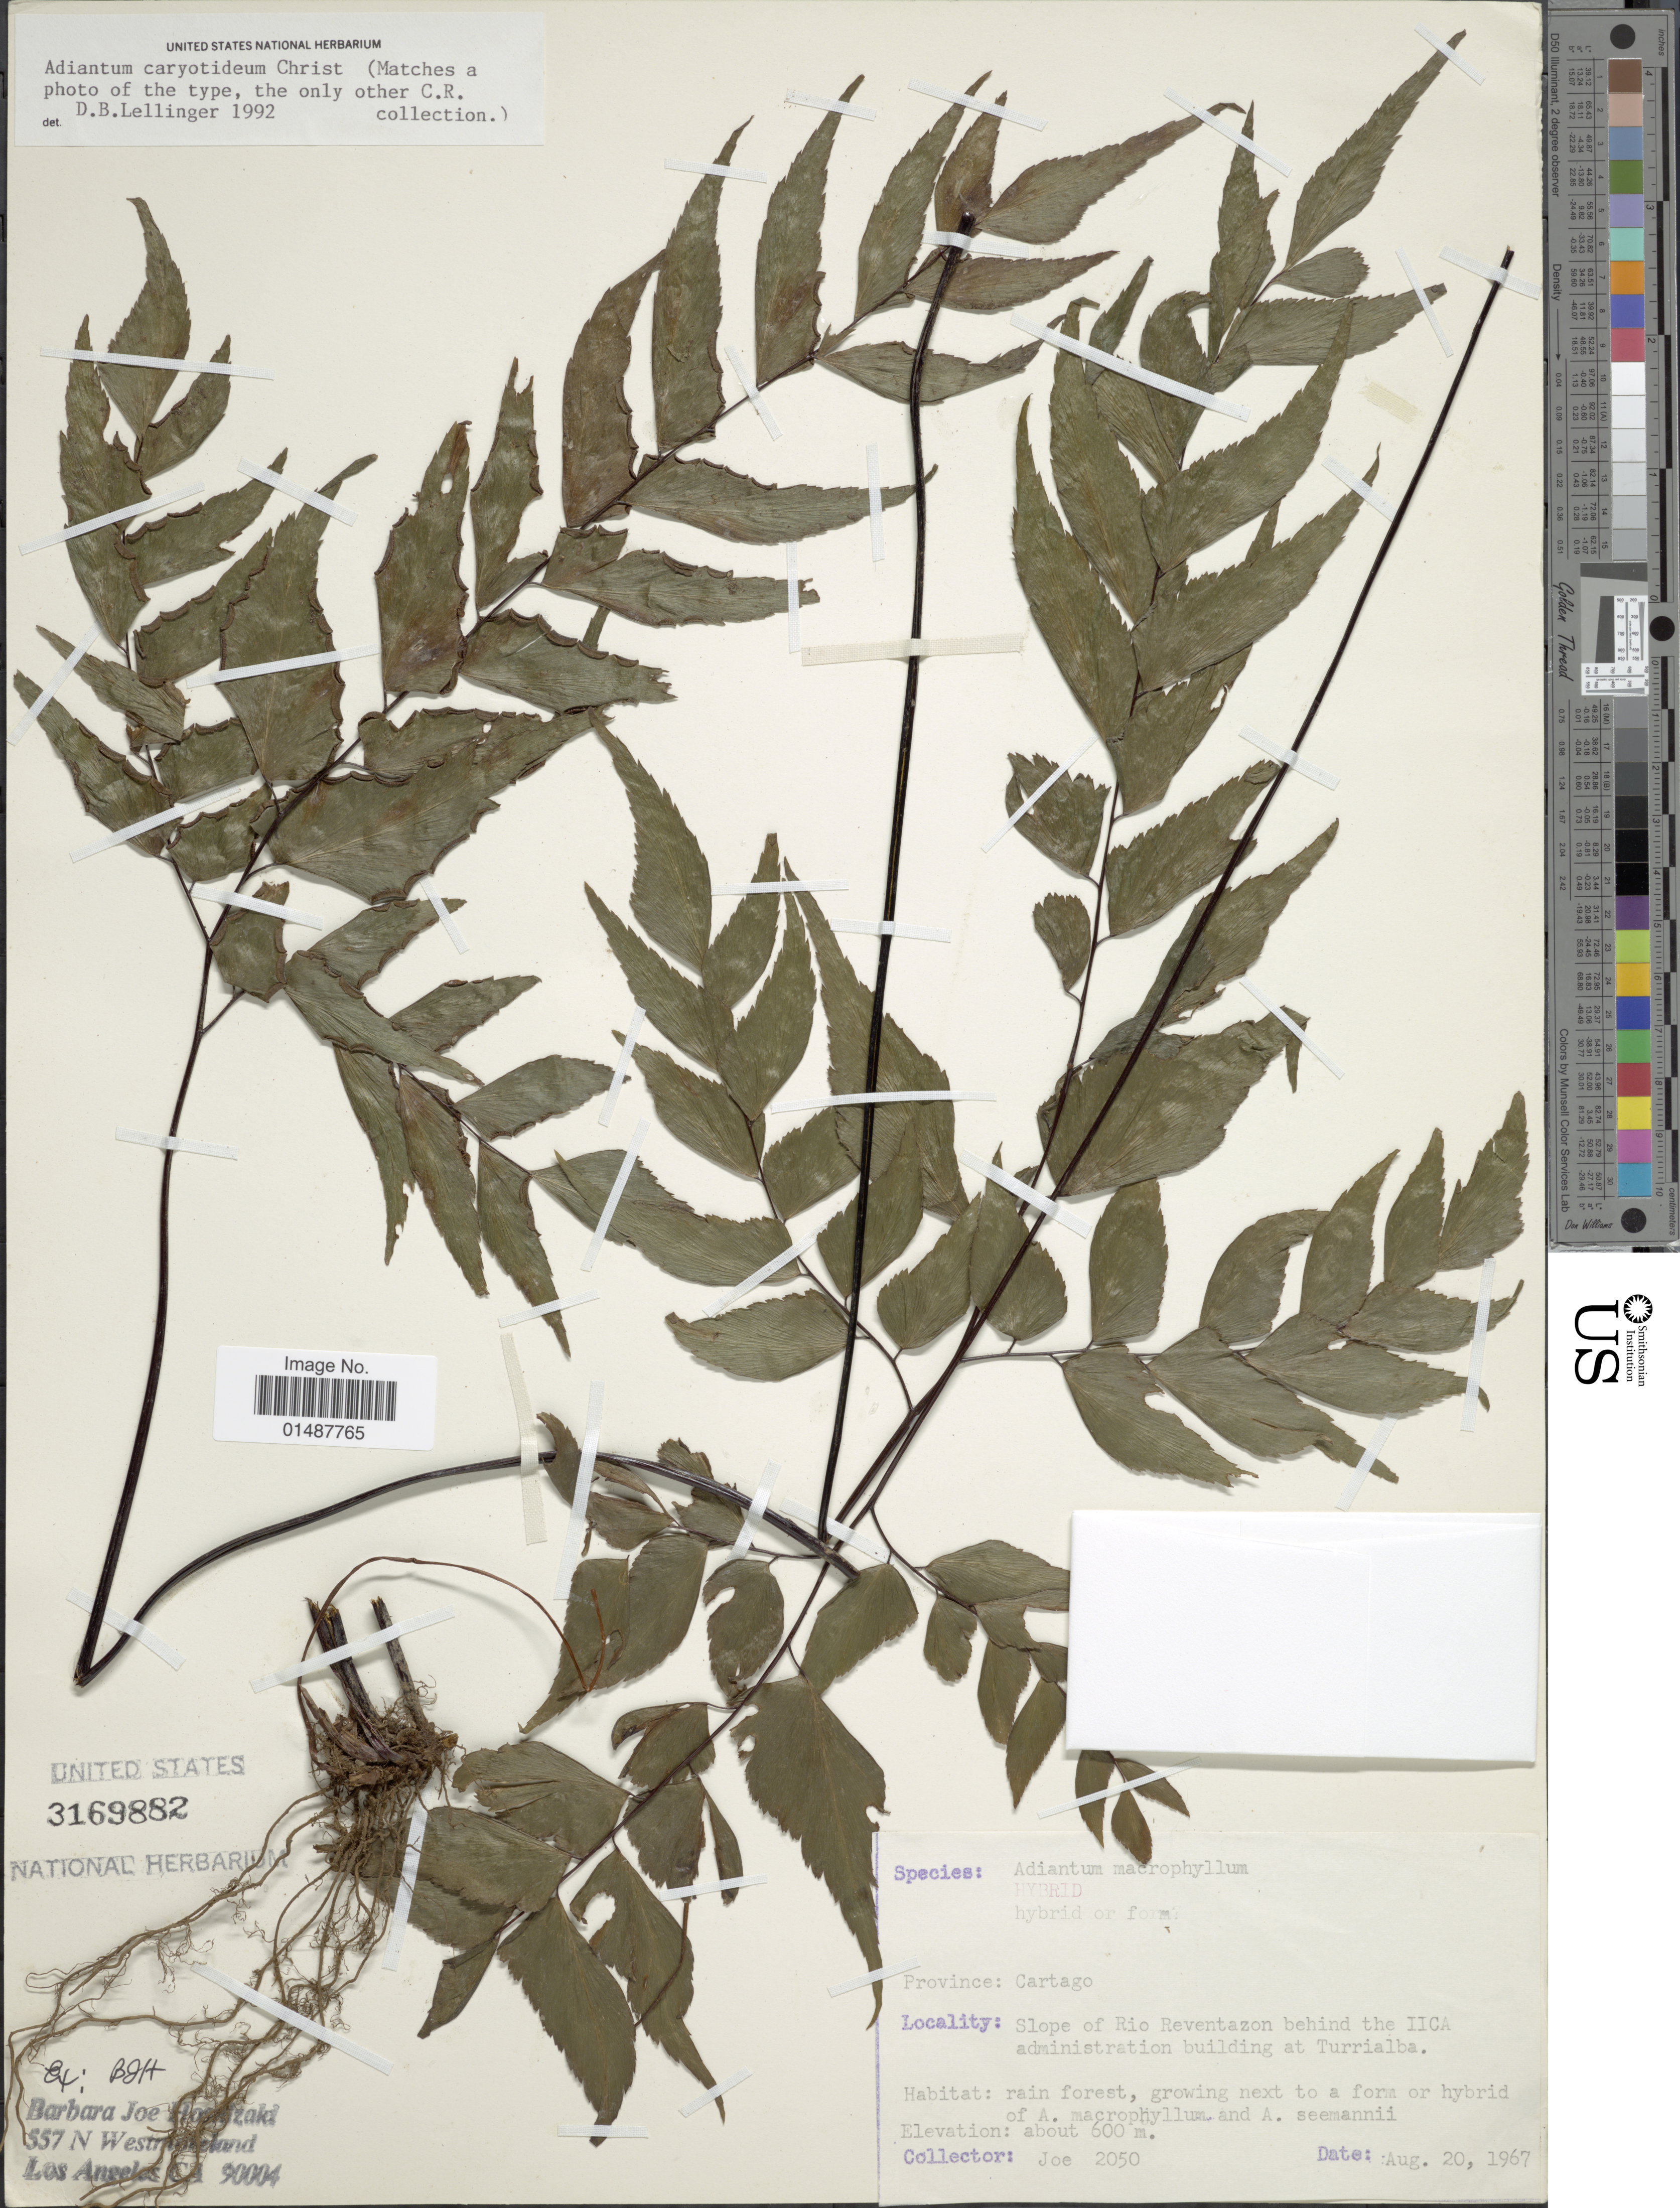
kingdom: Plantae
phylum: Tracheophyta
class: Polypodiopsida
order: Polypodiales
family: Pteridaceae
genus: Adiantum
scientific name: Adiantum caryotideum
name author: Christ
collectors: Joe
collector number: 2050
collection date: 1967-08-20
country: Costa Rica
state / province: Cartago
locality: Slope of Rio Reventazon behind the IICA administration building at Turrialba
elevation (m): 600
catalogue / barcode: US 3169882